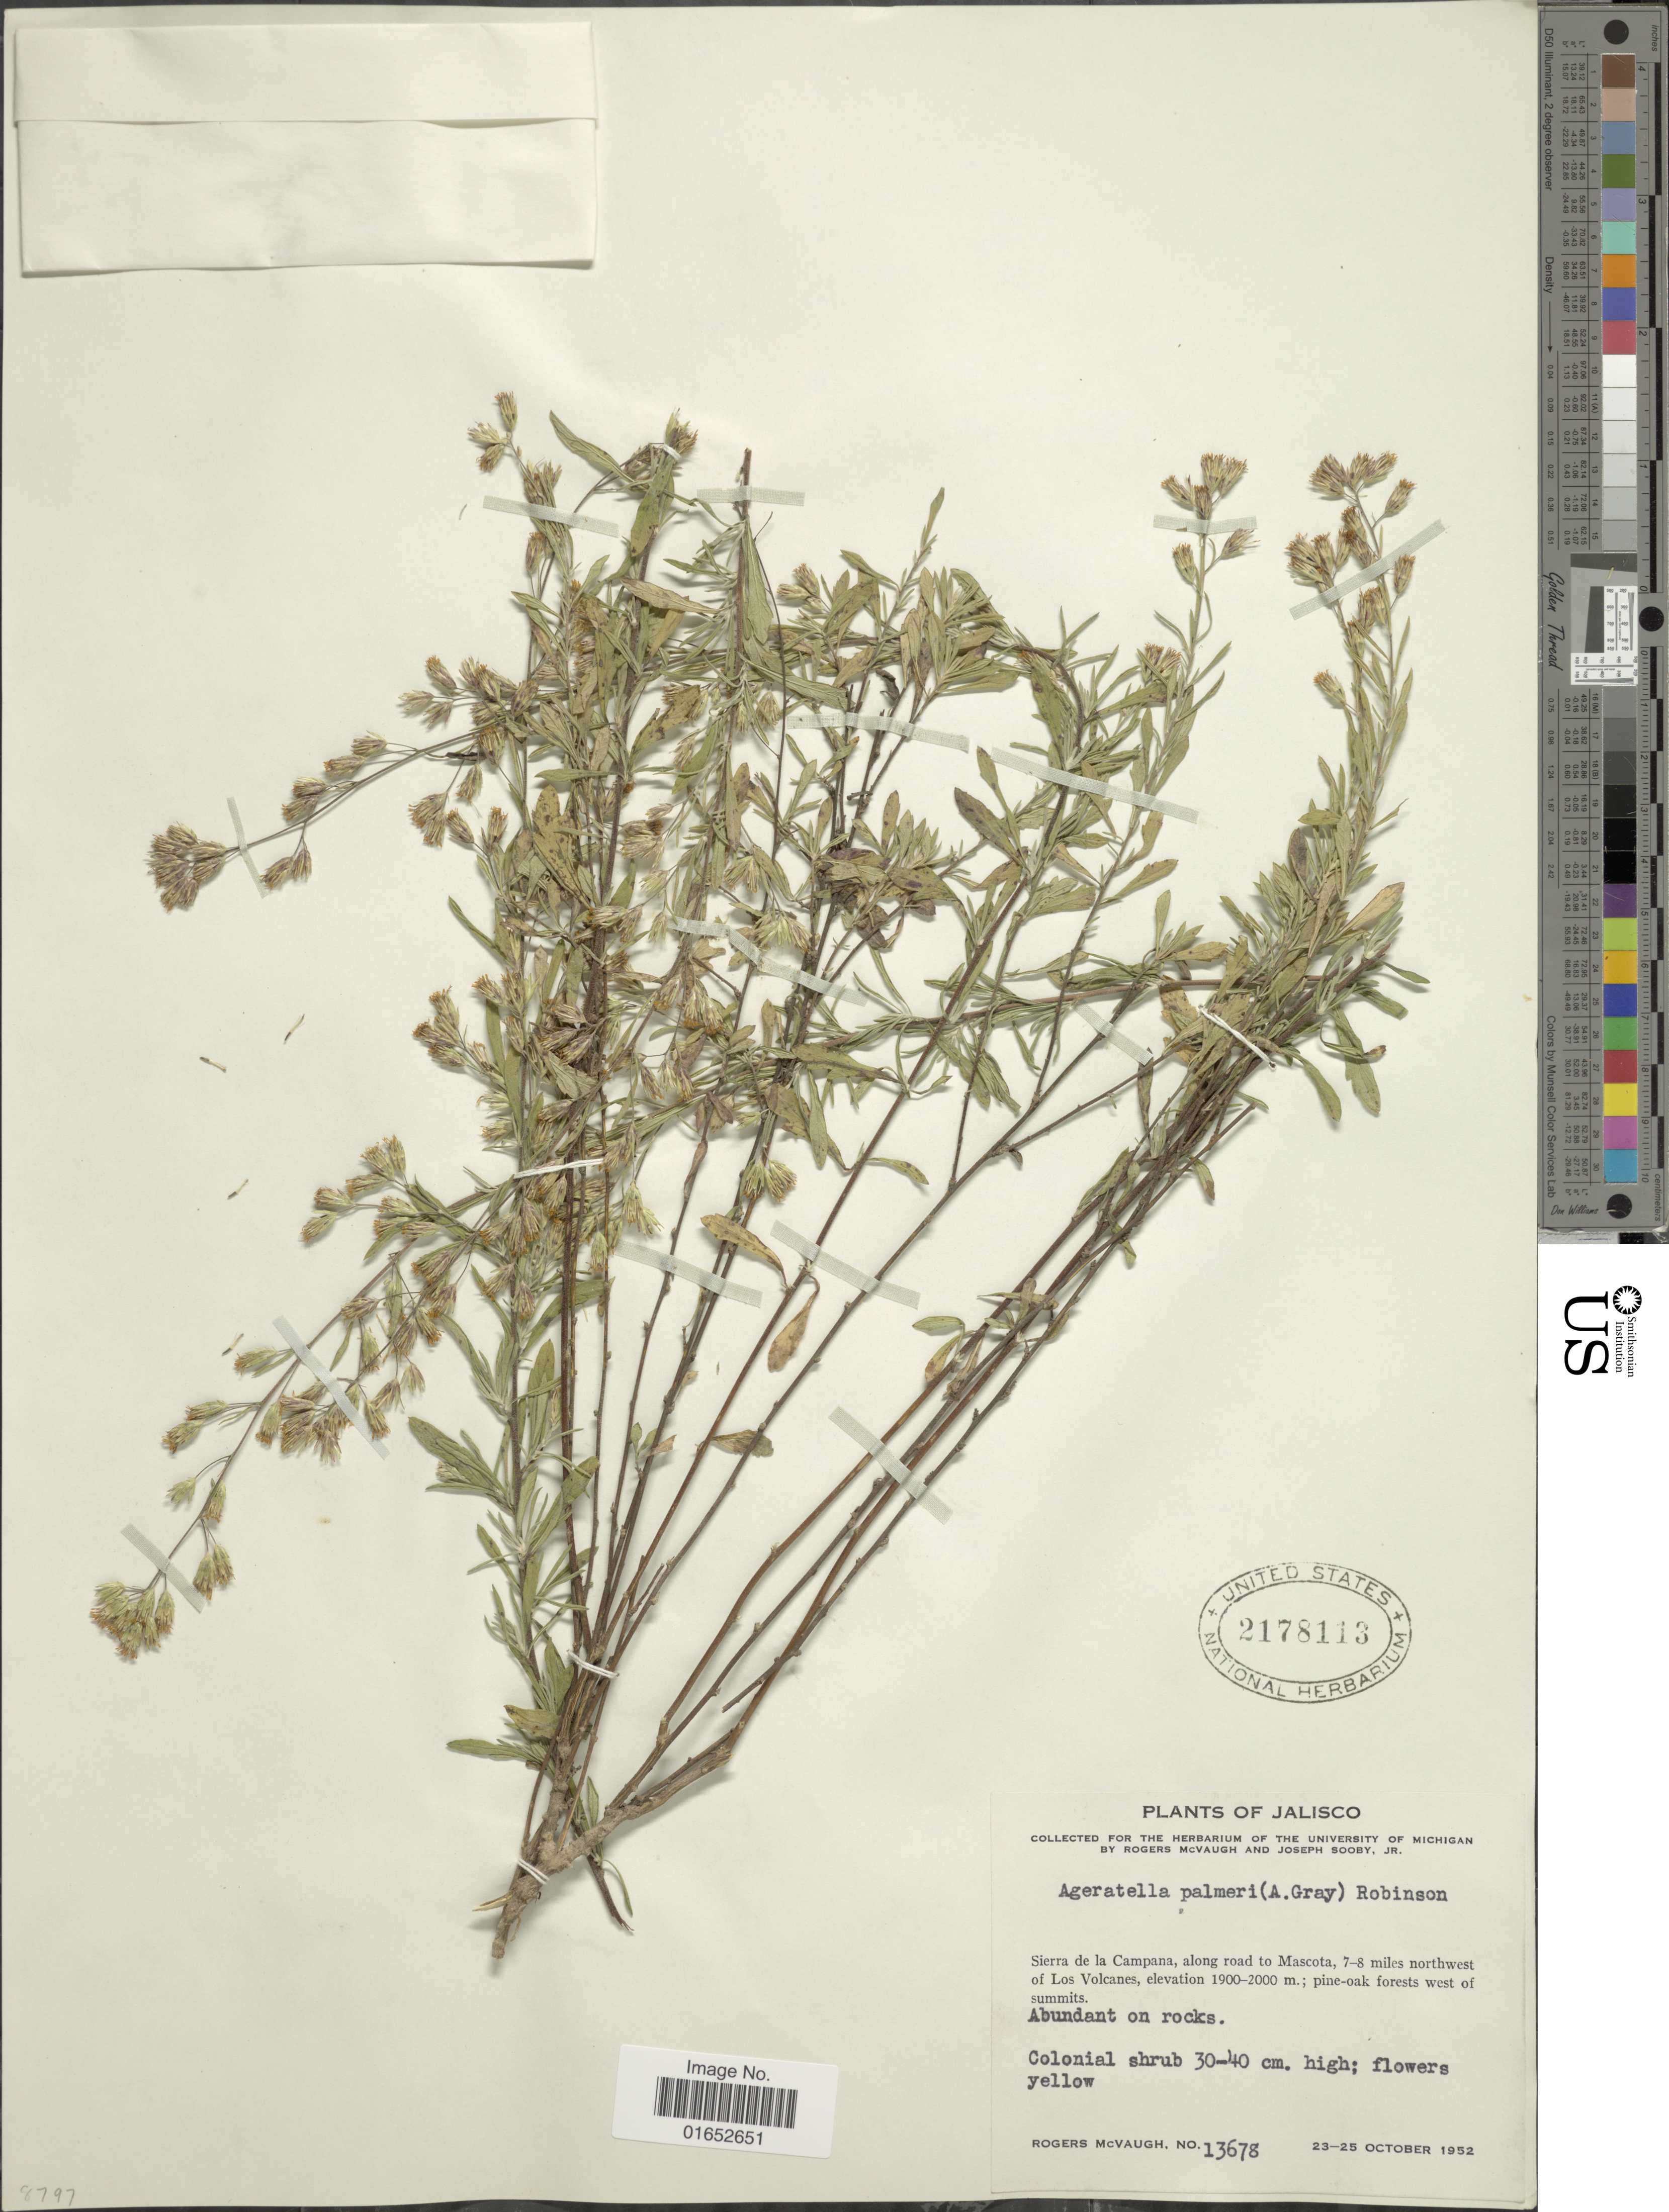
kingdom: Plantae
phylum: Tracheophyta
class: Magnoliopsida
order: Asterales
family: Asteraceae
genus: Ageratella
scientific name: Ageratella microphylla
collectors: R. McVaugh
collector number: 13678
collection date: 1952-10-23/1952-10-25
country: Mexico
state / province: Jalisco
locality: Sierra de la Campana, along road to Mascota, 7-8 miles northwest of Los Volcanes; pine-oak forest west of summits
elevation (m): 1900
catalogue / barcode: US 2178113